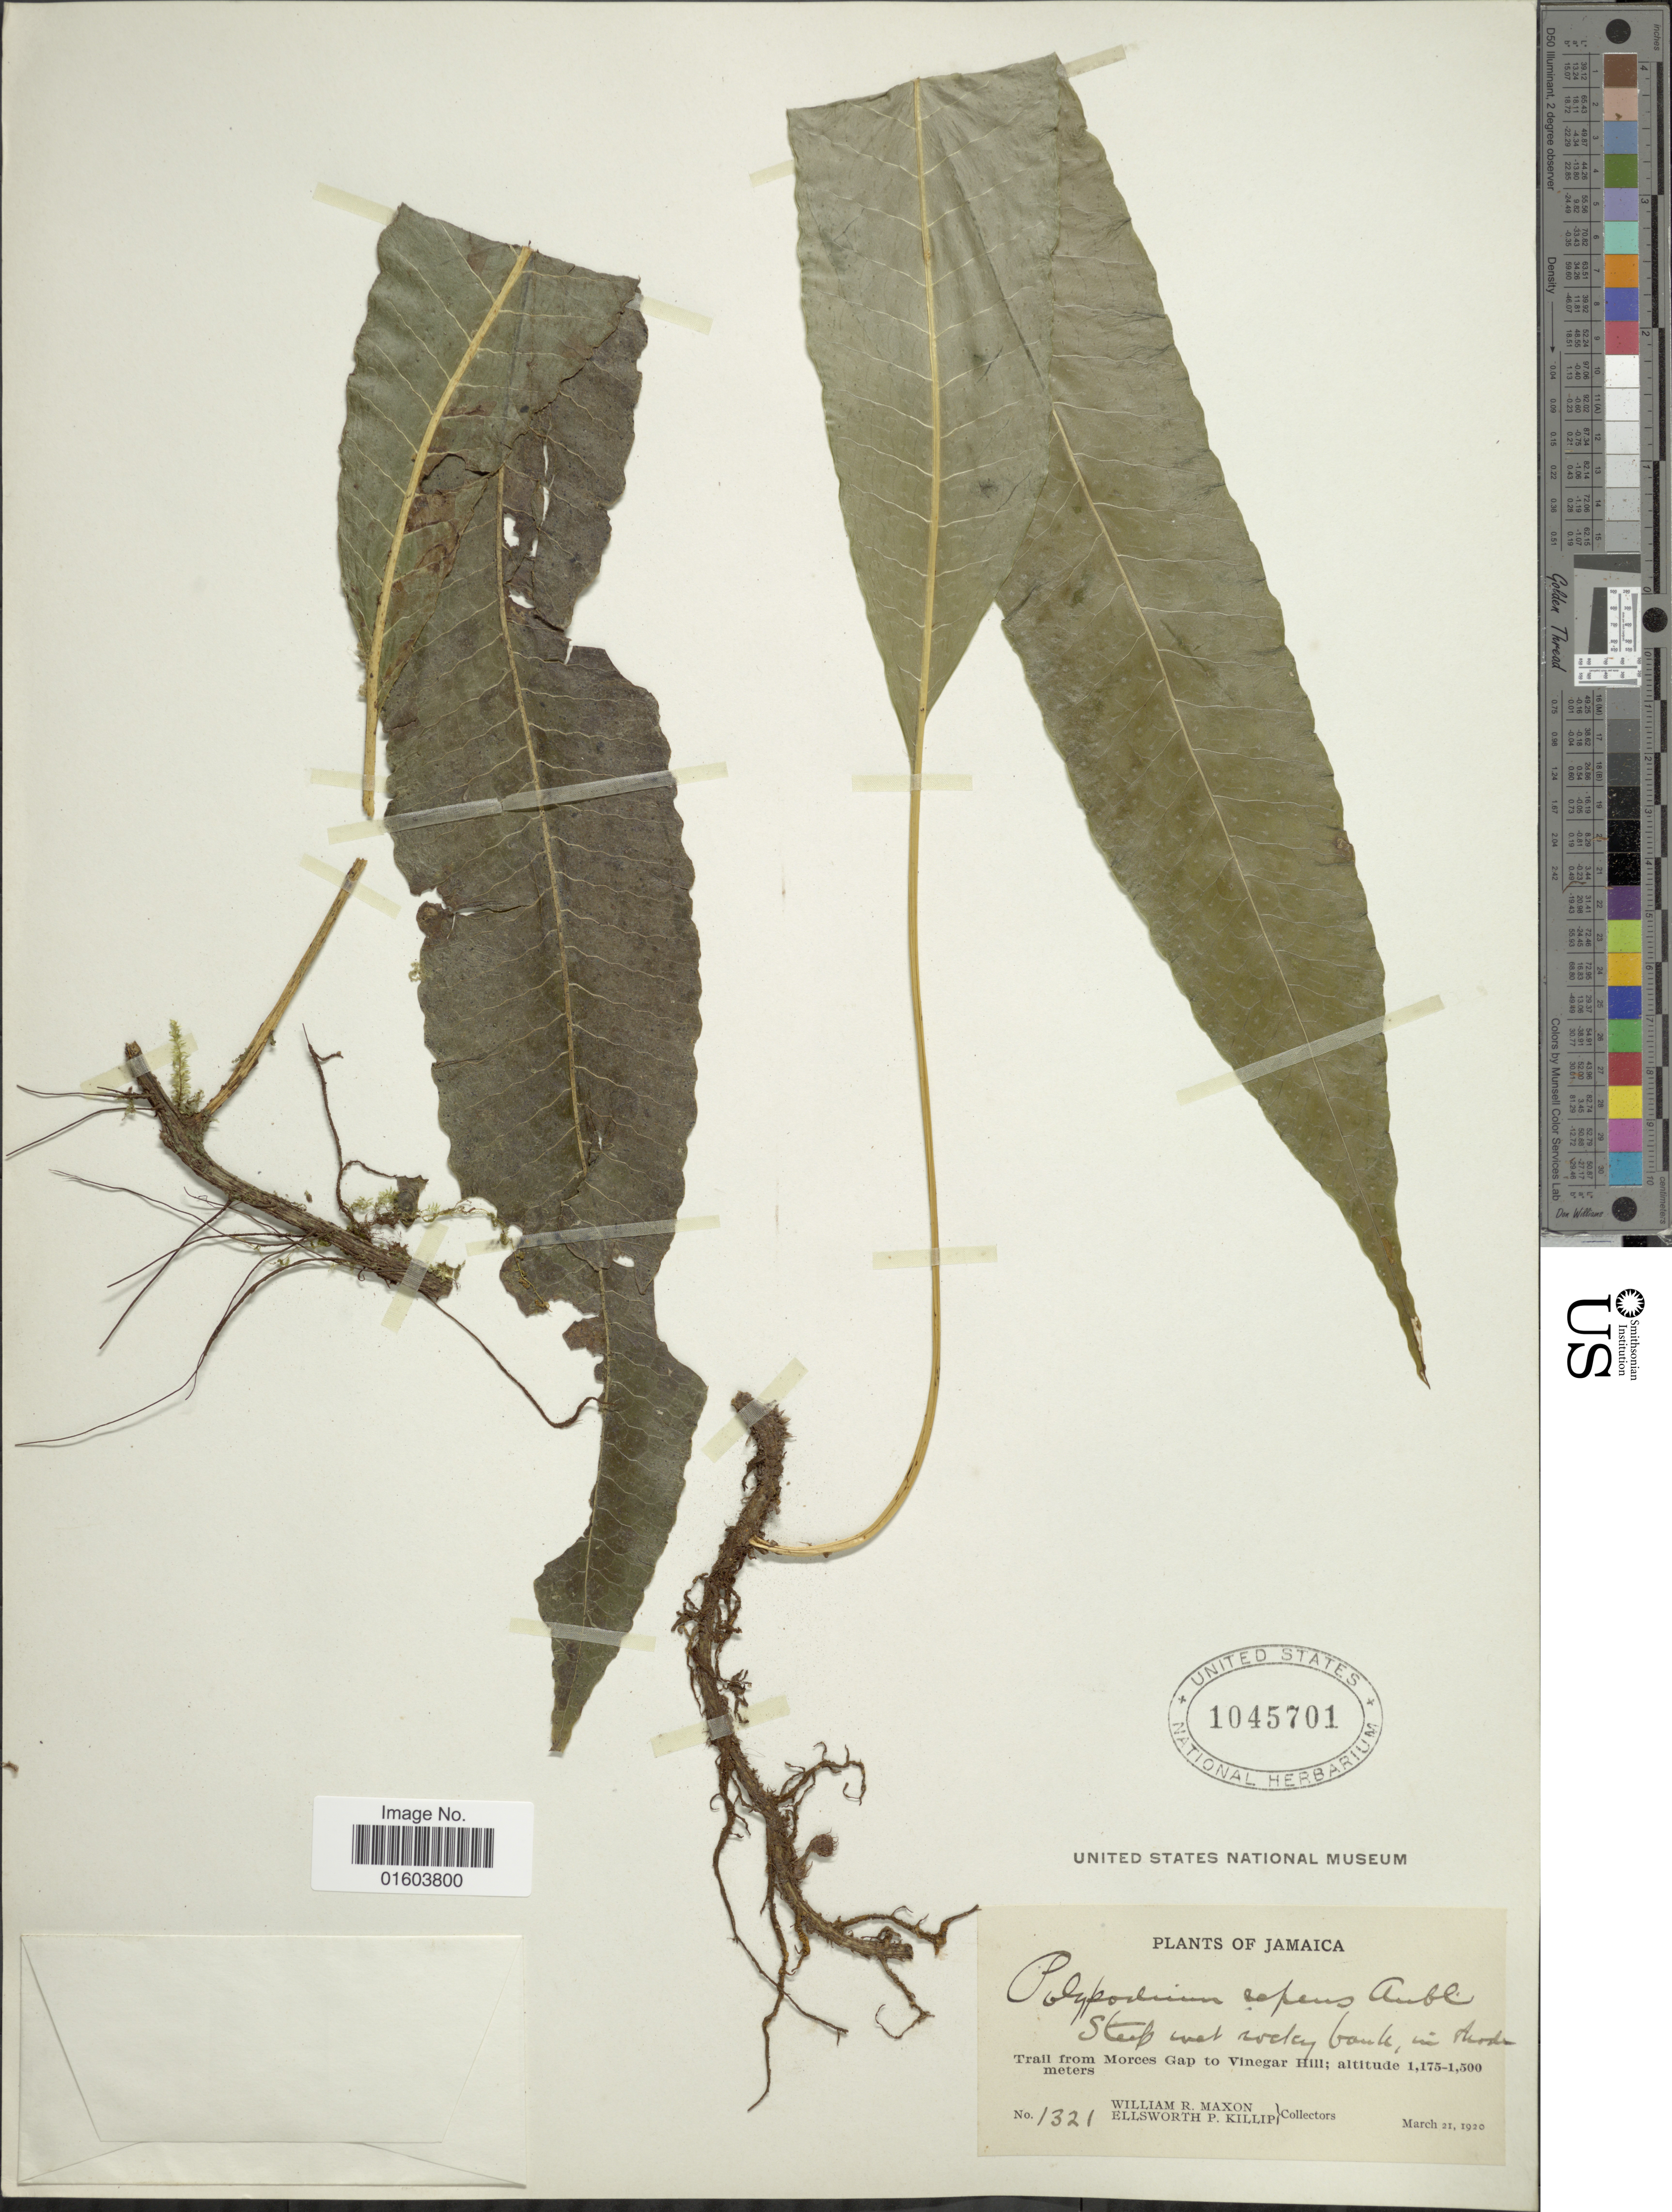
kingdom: Plantae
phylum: Tracheophyta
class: Polypodiopsida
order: Polypodiales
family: Polypodiaceae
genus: Campyloneurum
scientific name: Campyloneurum repens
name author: (Aubl.) C. Presl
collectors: W. R. Maxon & E. P. Killip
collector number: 1321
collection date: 1920-03-21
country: Jamaica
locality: Jamaica. Trail from Morces Gap to Vinegar Hill.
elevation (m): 1175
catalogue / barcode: US 1045701